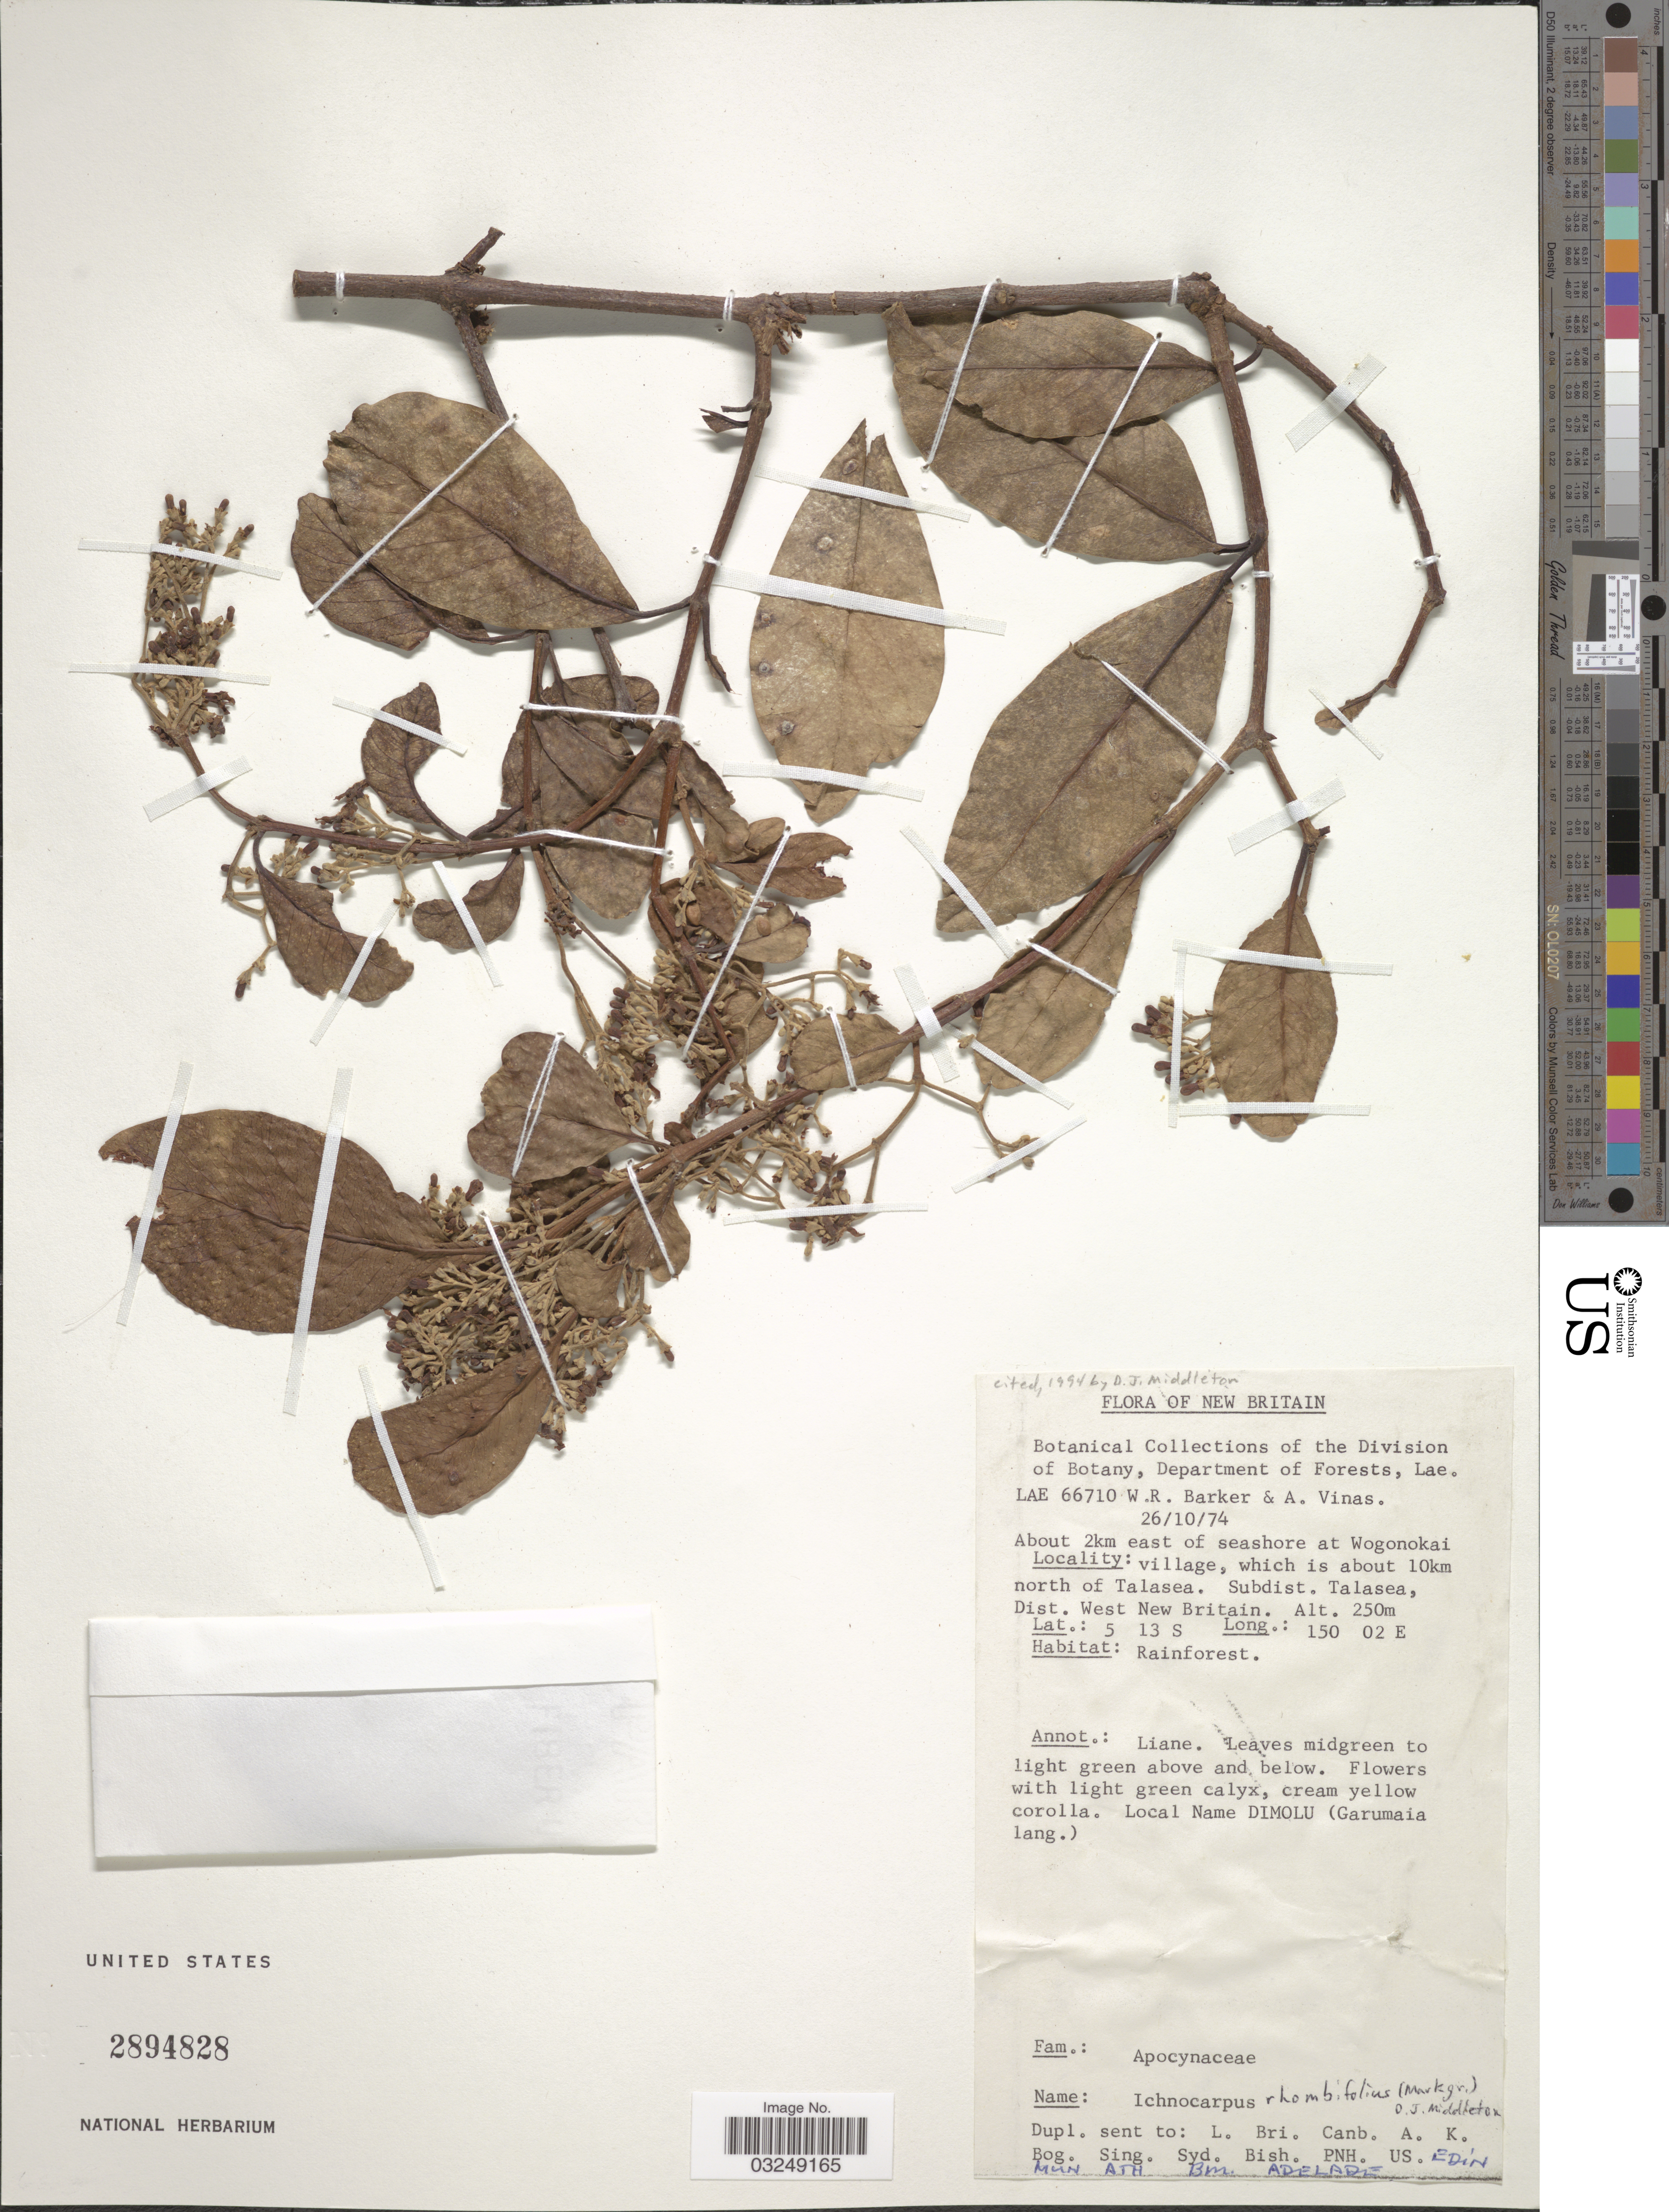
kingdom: Plantae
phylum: Tracheophyta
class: Magnoliopsida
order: Gentianales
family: Apocynaceae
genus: Ichnocarpus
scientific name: Ichnocarpus rhombifolius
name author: (Markgr.) D.J. Middleton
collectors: W. R. Barker & A. Vinas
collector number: LAE 66710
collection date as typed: Transcribed d/m/y: 26/10/74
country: Papua New Guinea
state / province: West New Britain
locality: New Britain. About 2km east of seashore at Wogonokai village, which is about 10km north of Talasea. Subdist. Talasea, Dist. West New Britain.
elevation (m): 250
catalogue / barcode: US 2894828